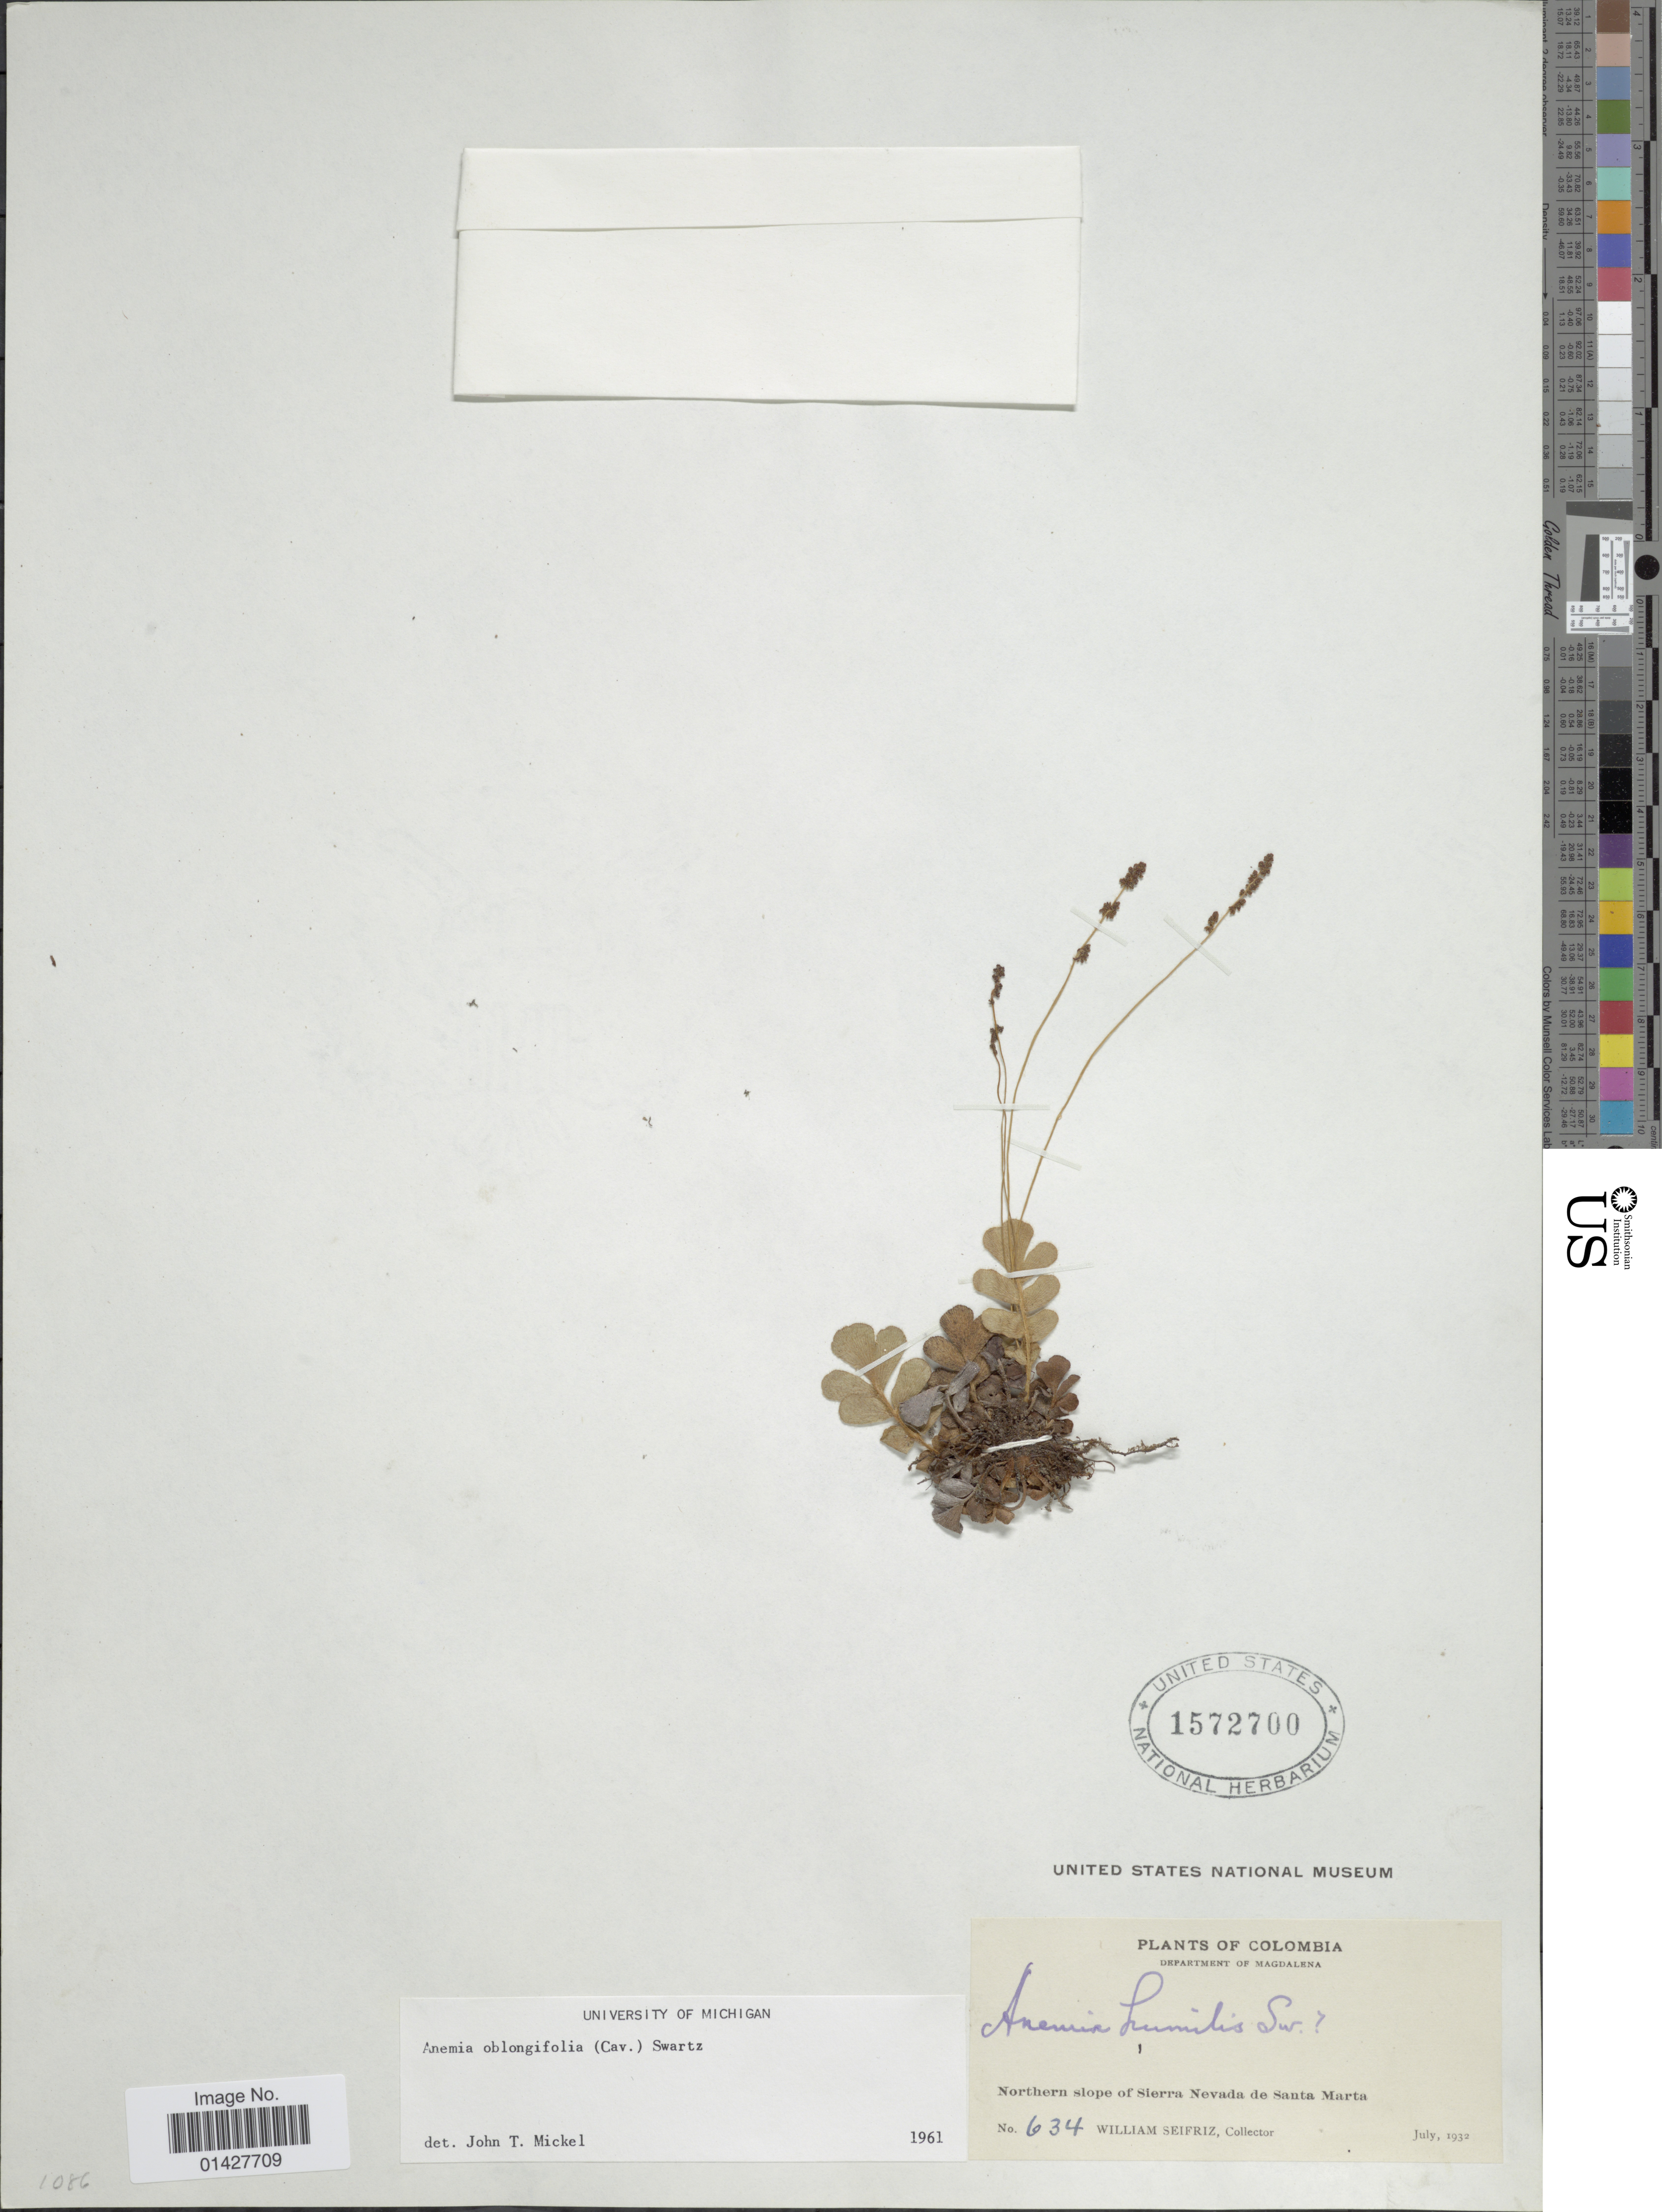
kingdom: Plantae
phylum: Tracheophyta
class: Polypodiopsida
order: Schizaeales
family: Anemiaceae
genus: Anemia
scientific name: Anemia oblongifolia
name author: (Cav.) Sw.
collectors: W. Seifriz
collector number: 634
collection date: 1932-07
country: Colombia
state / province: Magdalena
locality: Department of Magdalena, Northern slope of Sierra Nevada de Santa Marta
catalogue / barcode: US 1572700